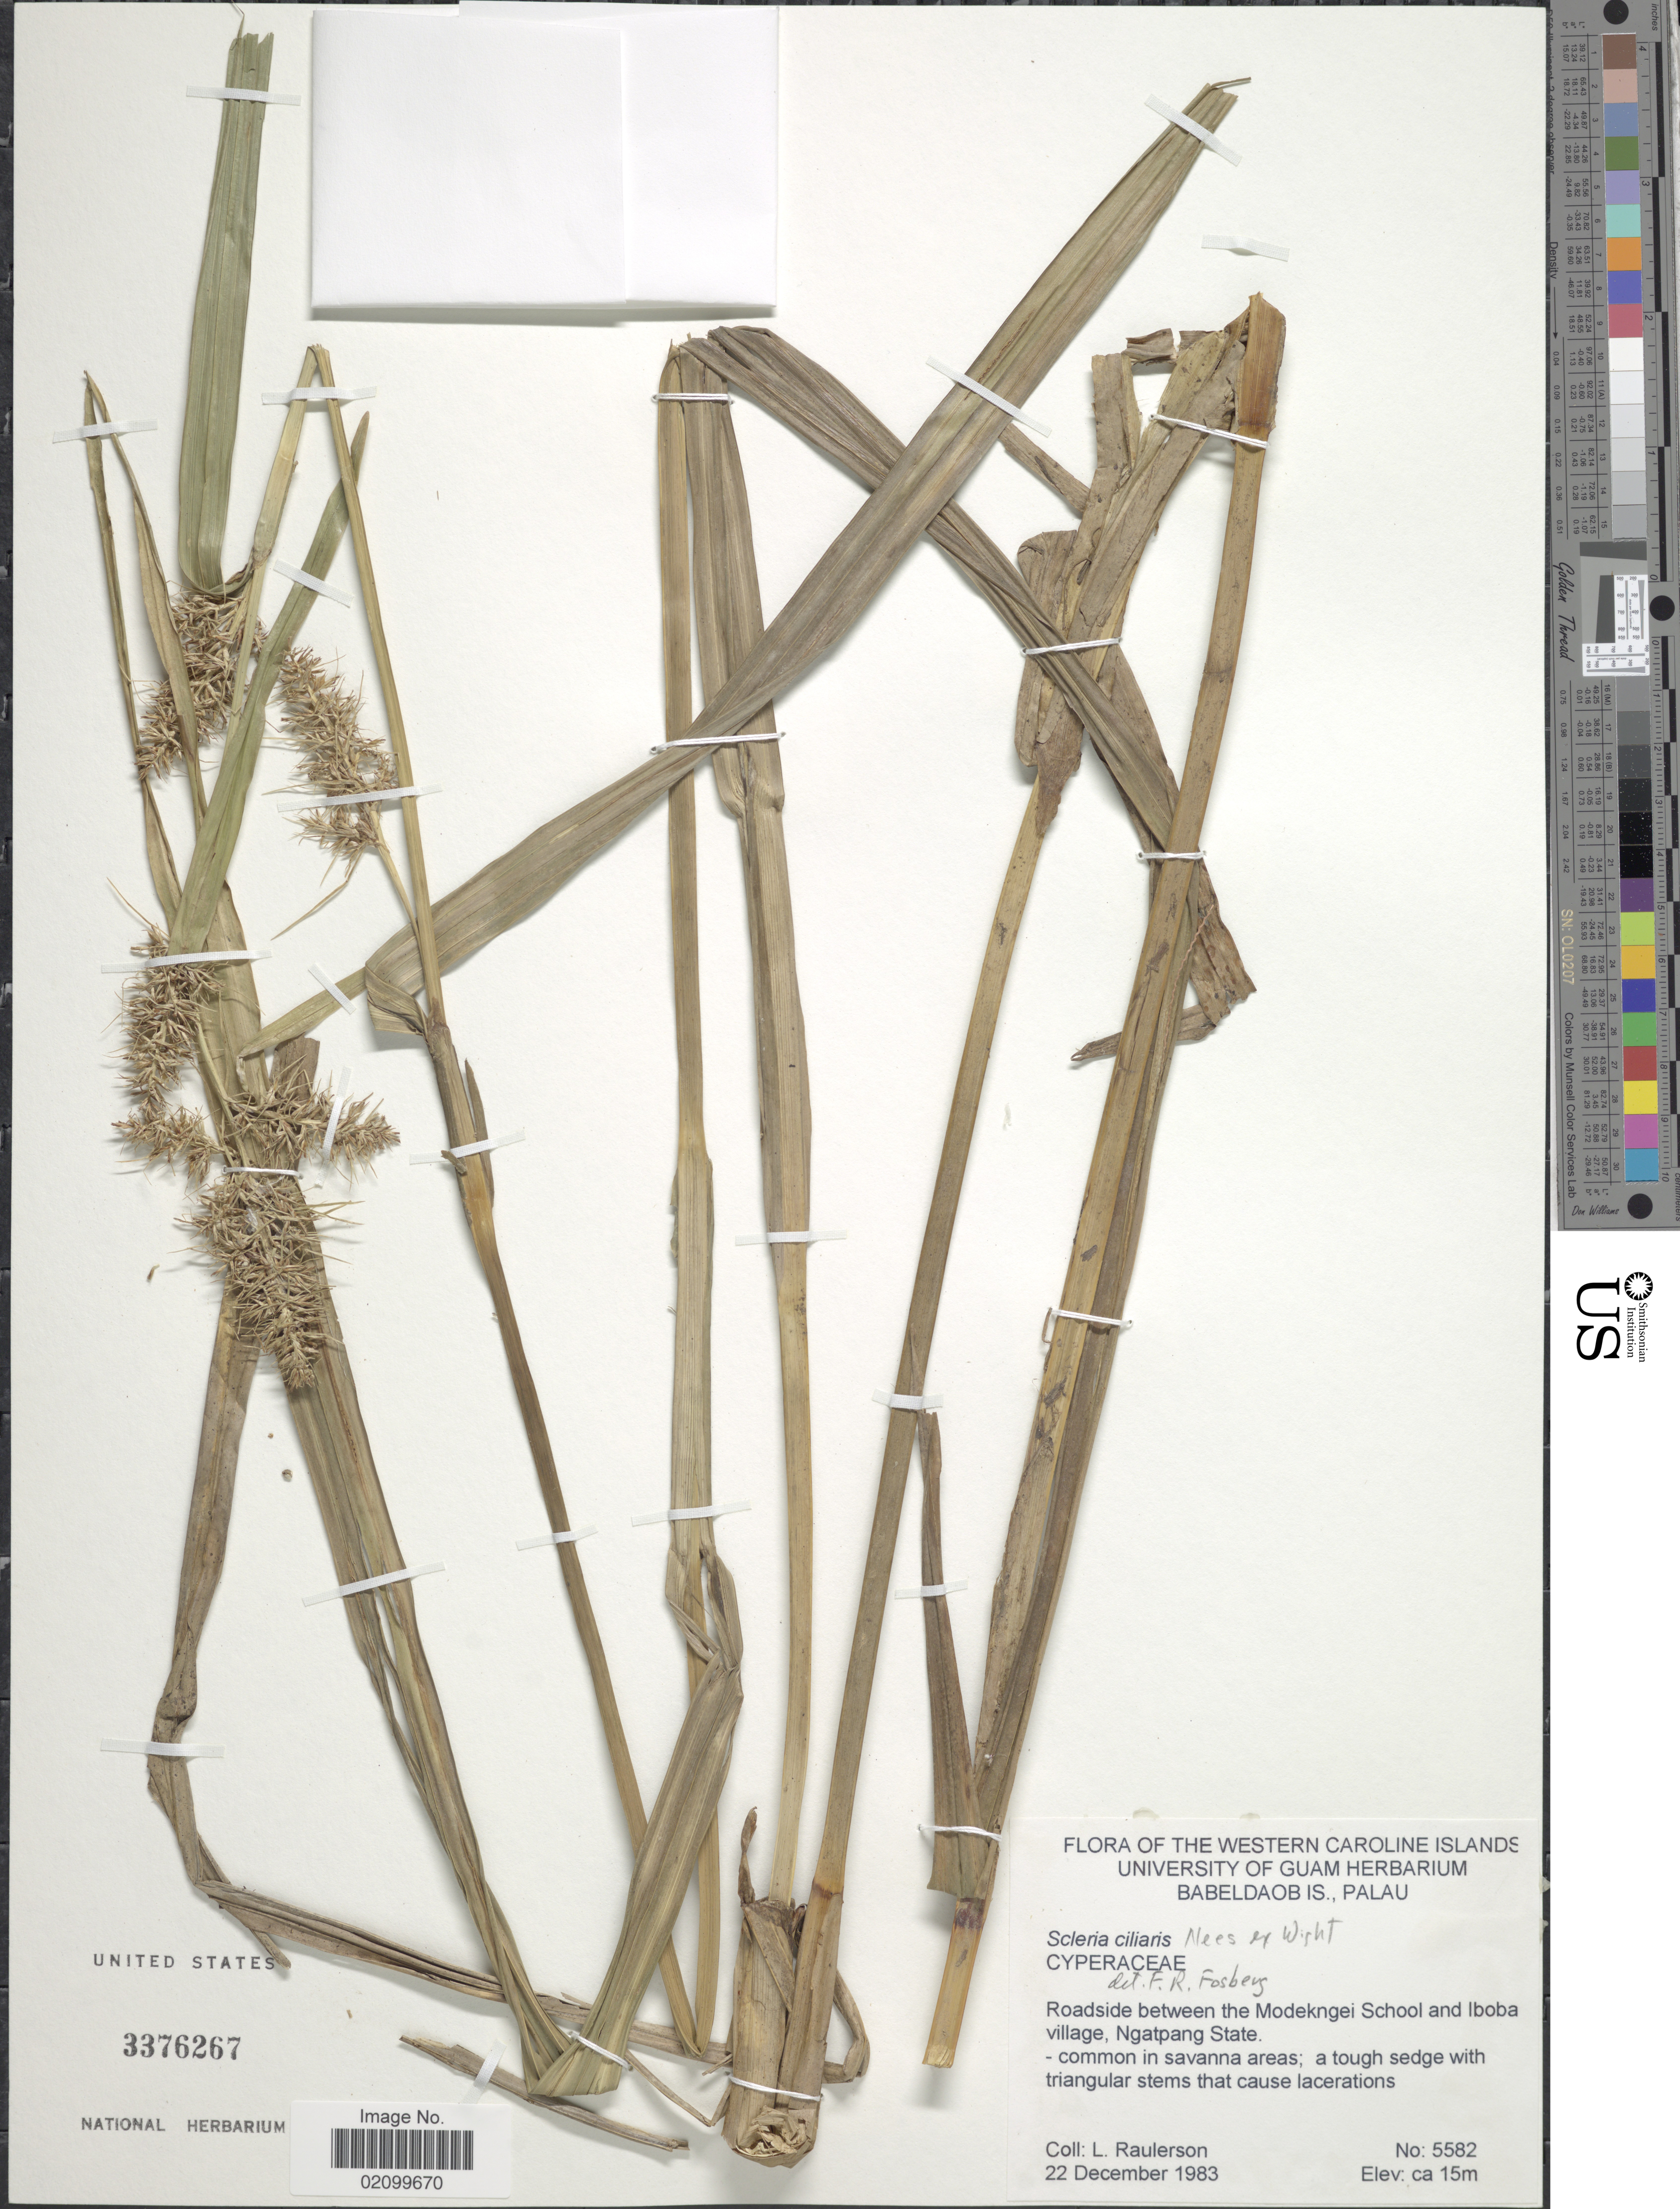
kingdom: Plantae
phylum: Tracheophyta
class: Liliopsida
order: Poales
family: Cyperaceae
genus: Scleria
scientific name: Scleria ciliaris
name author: Nees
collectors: L. Raulerson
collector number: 5582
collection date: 1983-12-22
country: Palau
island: Babeldaob [Babelthuap]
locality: Western Caroline Islands. Babeldaob Is., Palau. Roadside between the Modekngei School and Iboba village, Ngatpang State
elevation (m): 15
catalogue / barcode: US 3376267